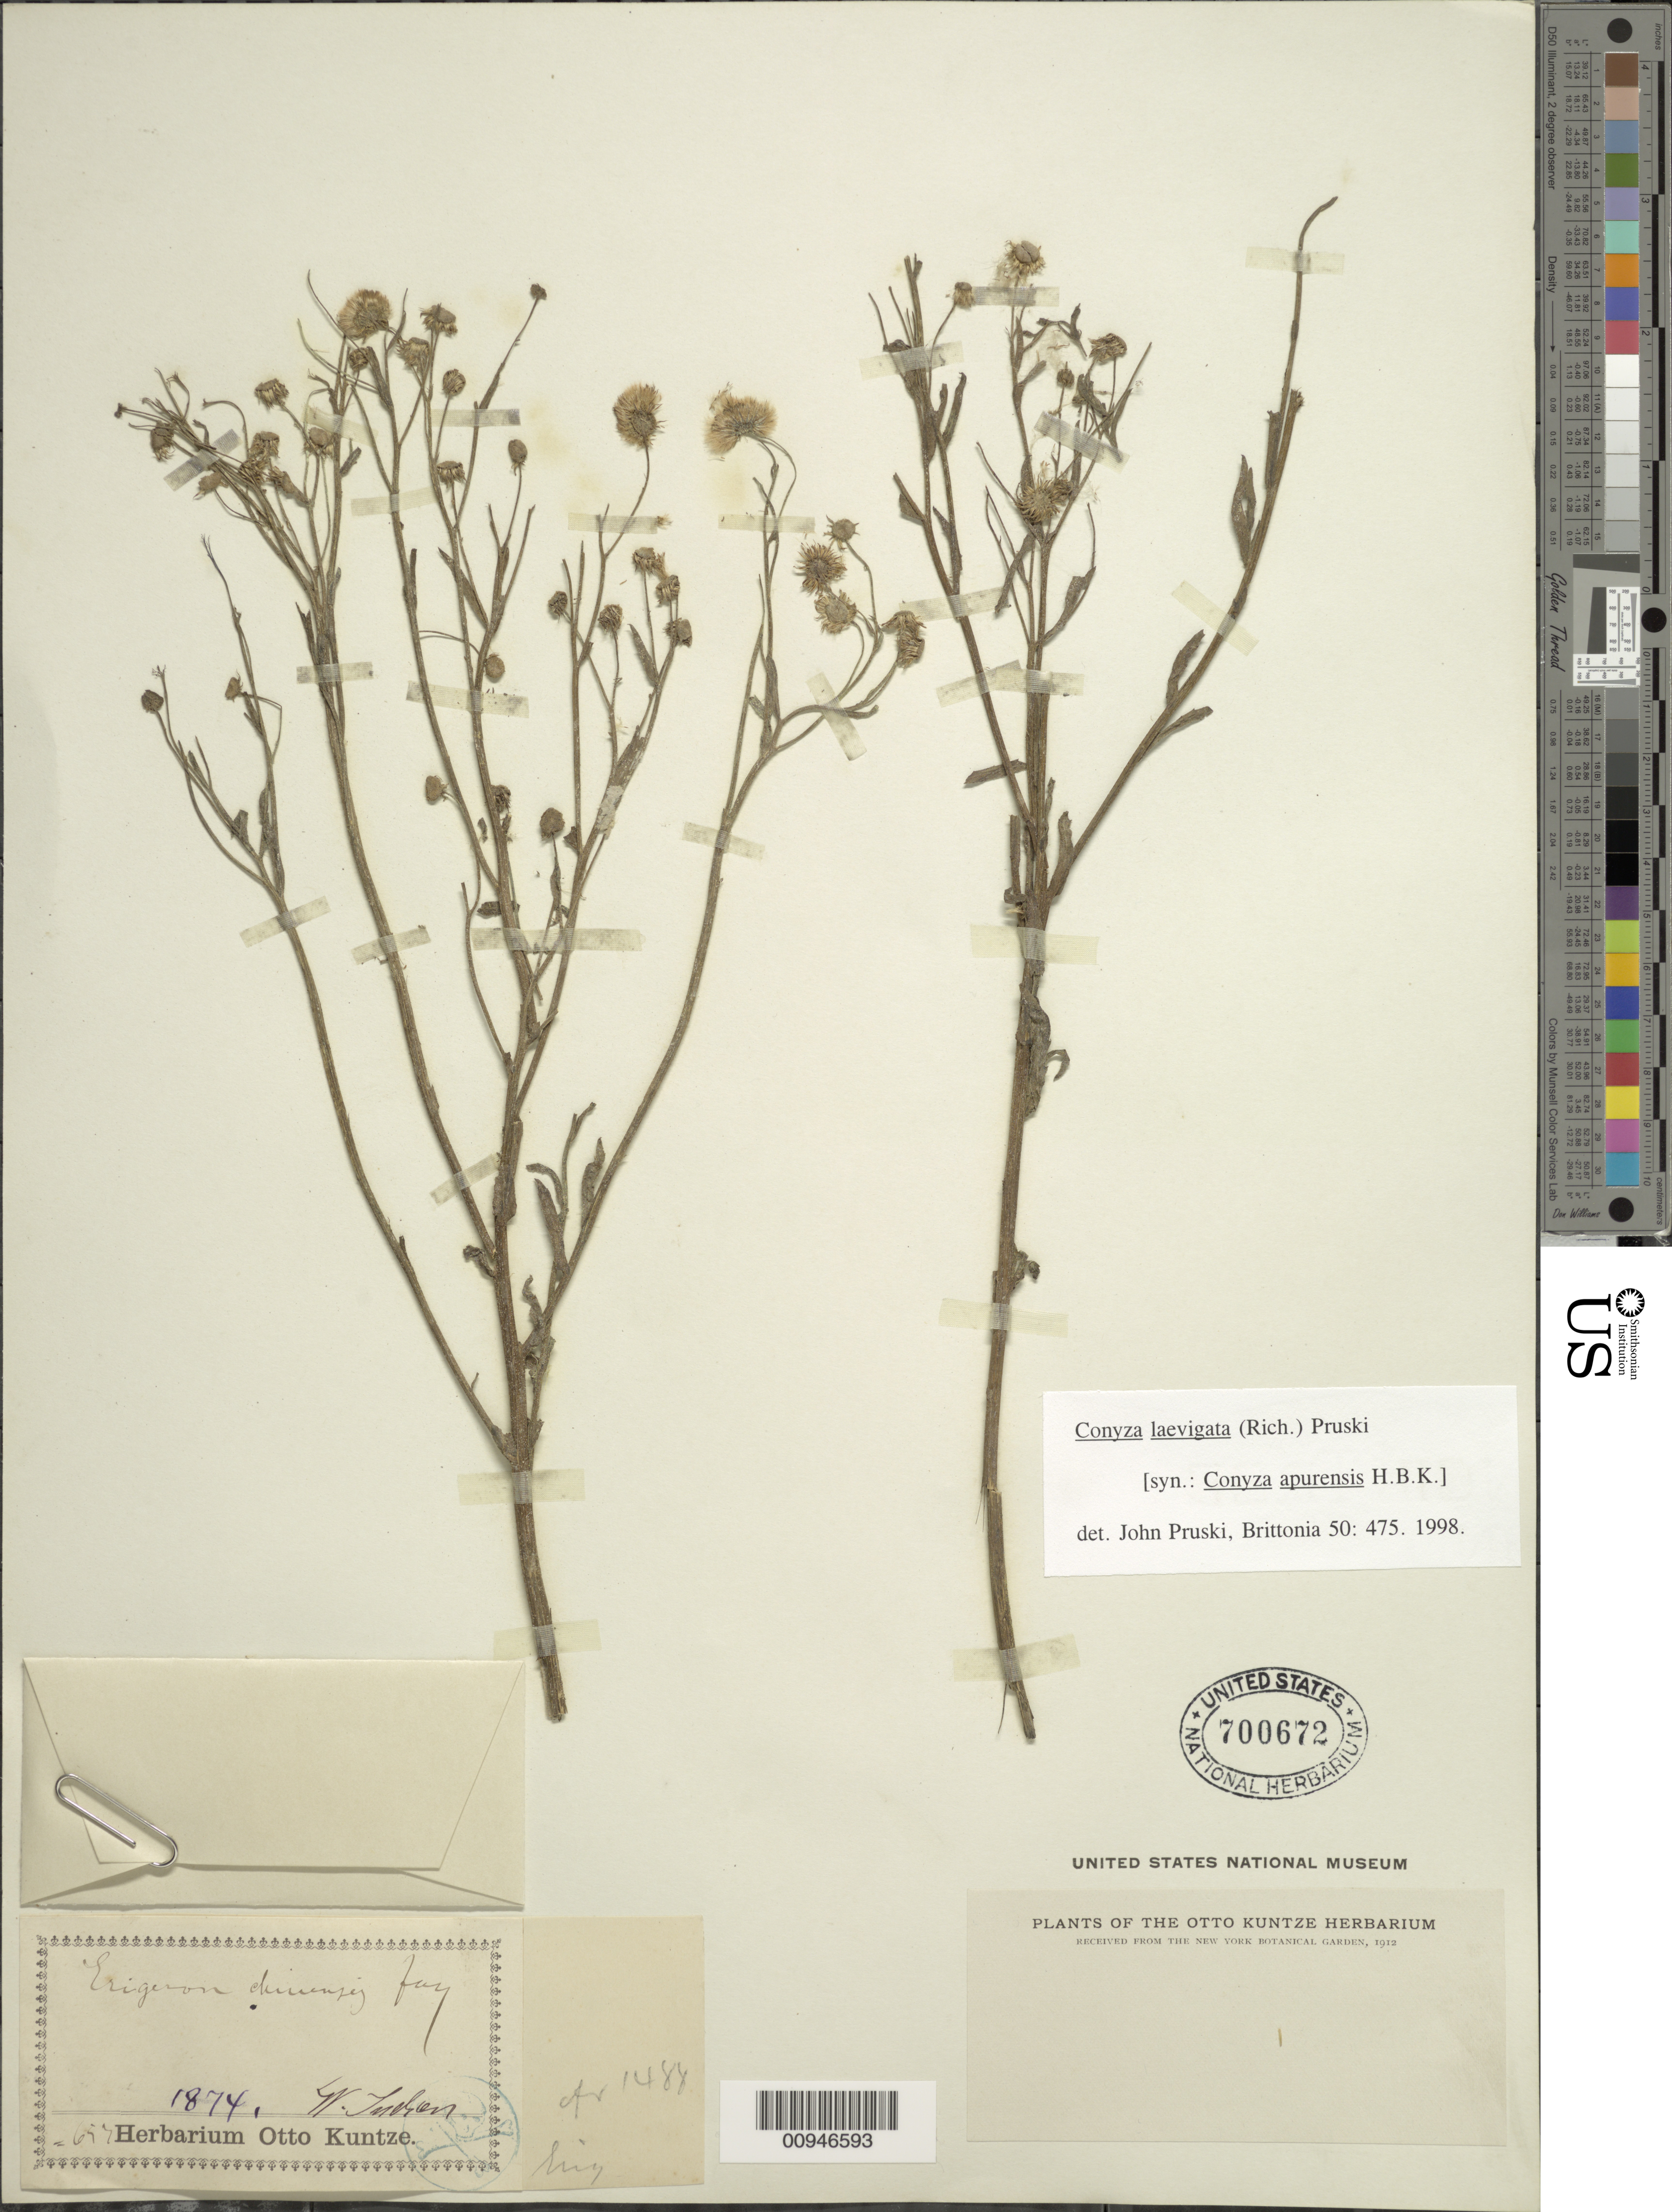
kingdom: Plantae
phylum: Tracheophyta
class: Magnoliopsida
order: Asterales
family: Asteraceae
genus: Conyza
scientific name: Conyza laevigata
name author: (Rich.) Pruski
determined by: Pruski, J. F.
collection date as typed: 1874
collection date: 1874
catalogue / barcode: US 700672